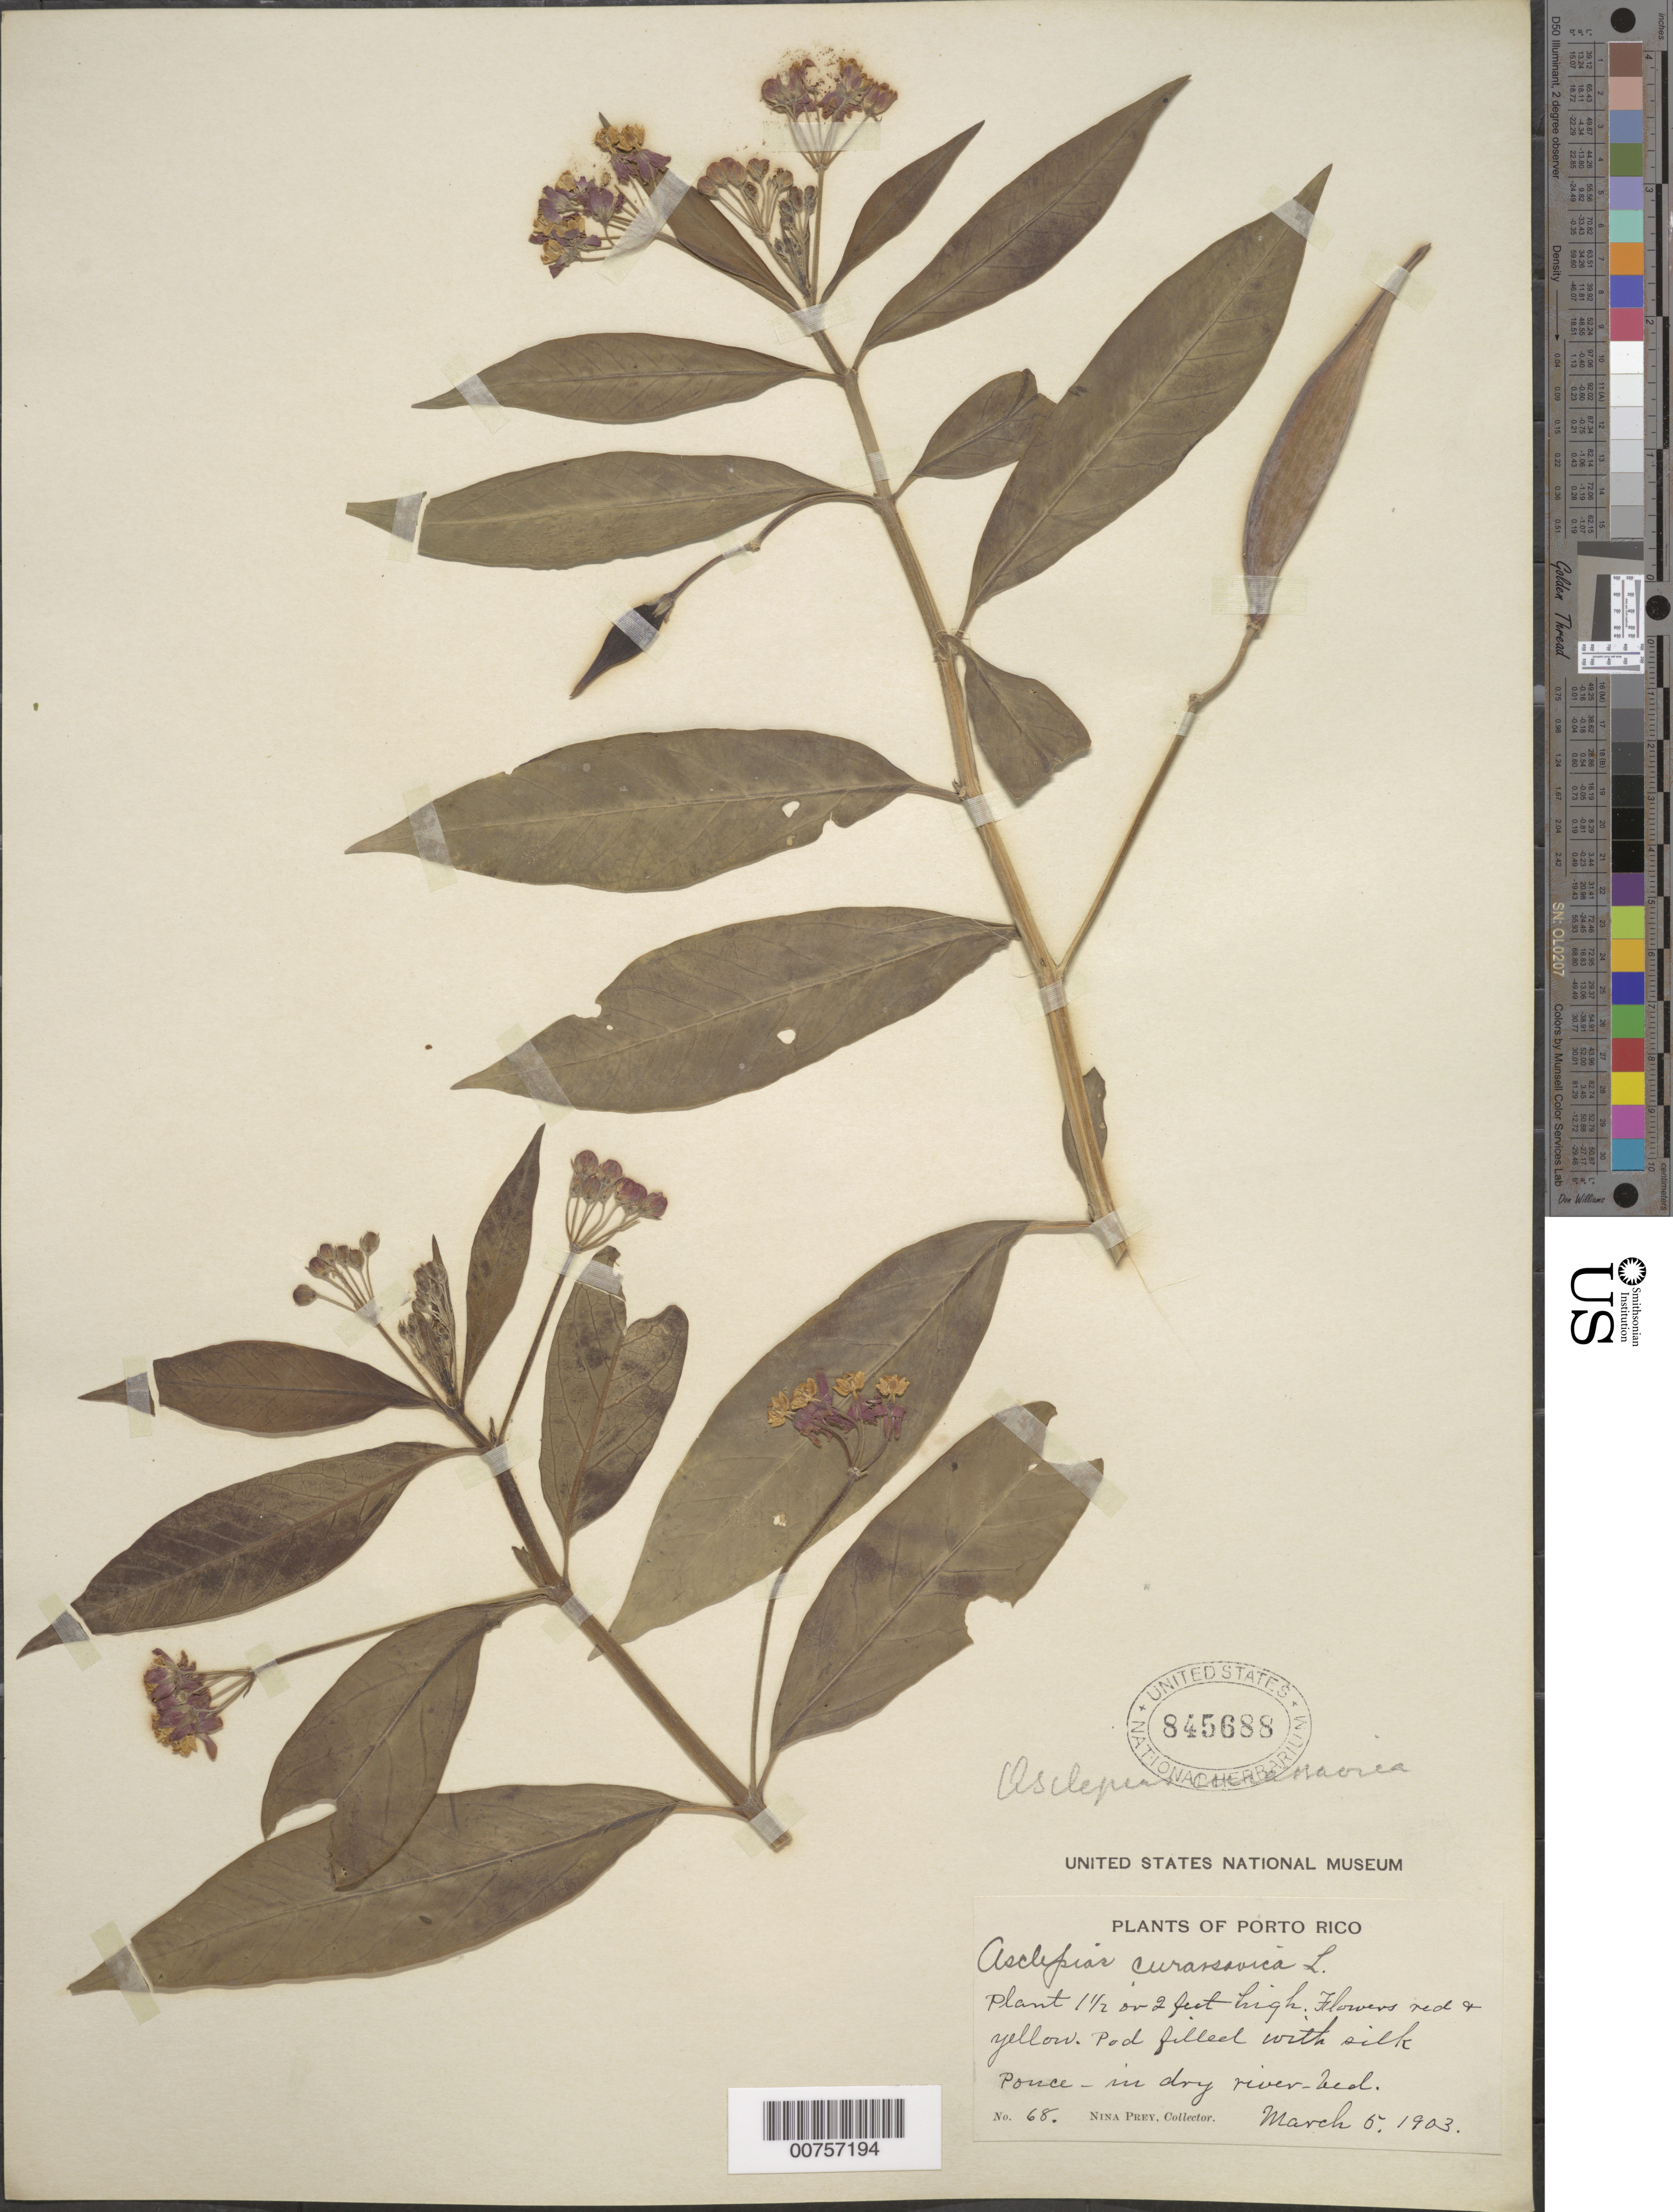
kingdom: Plantae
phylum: Tracheophyta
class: Magnoliopsida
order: Gentianales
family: Apocynaceae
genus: Asclepias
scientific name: Asclepias curassavica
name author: L.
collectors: N. Prey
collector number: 68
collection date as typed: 05 Mar 1903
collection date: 1903-03-05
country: Puerto Rico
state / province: Ponce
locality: Ponce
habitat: Dry river-bed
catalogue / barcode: US 845688